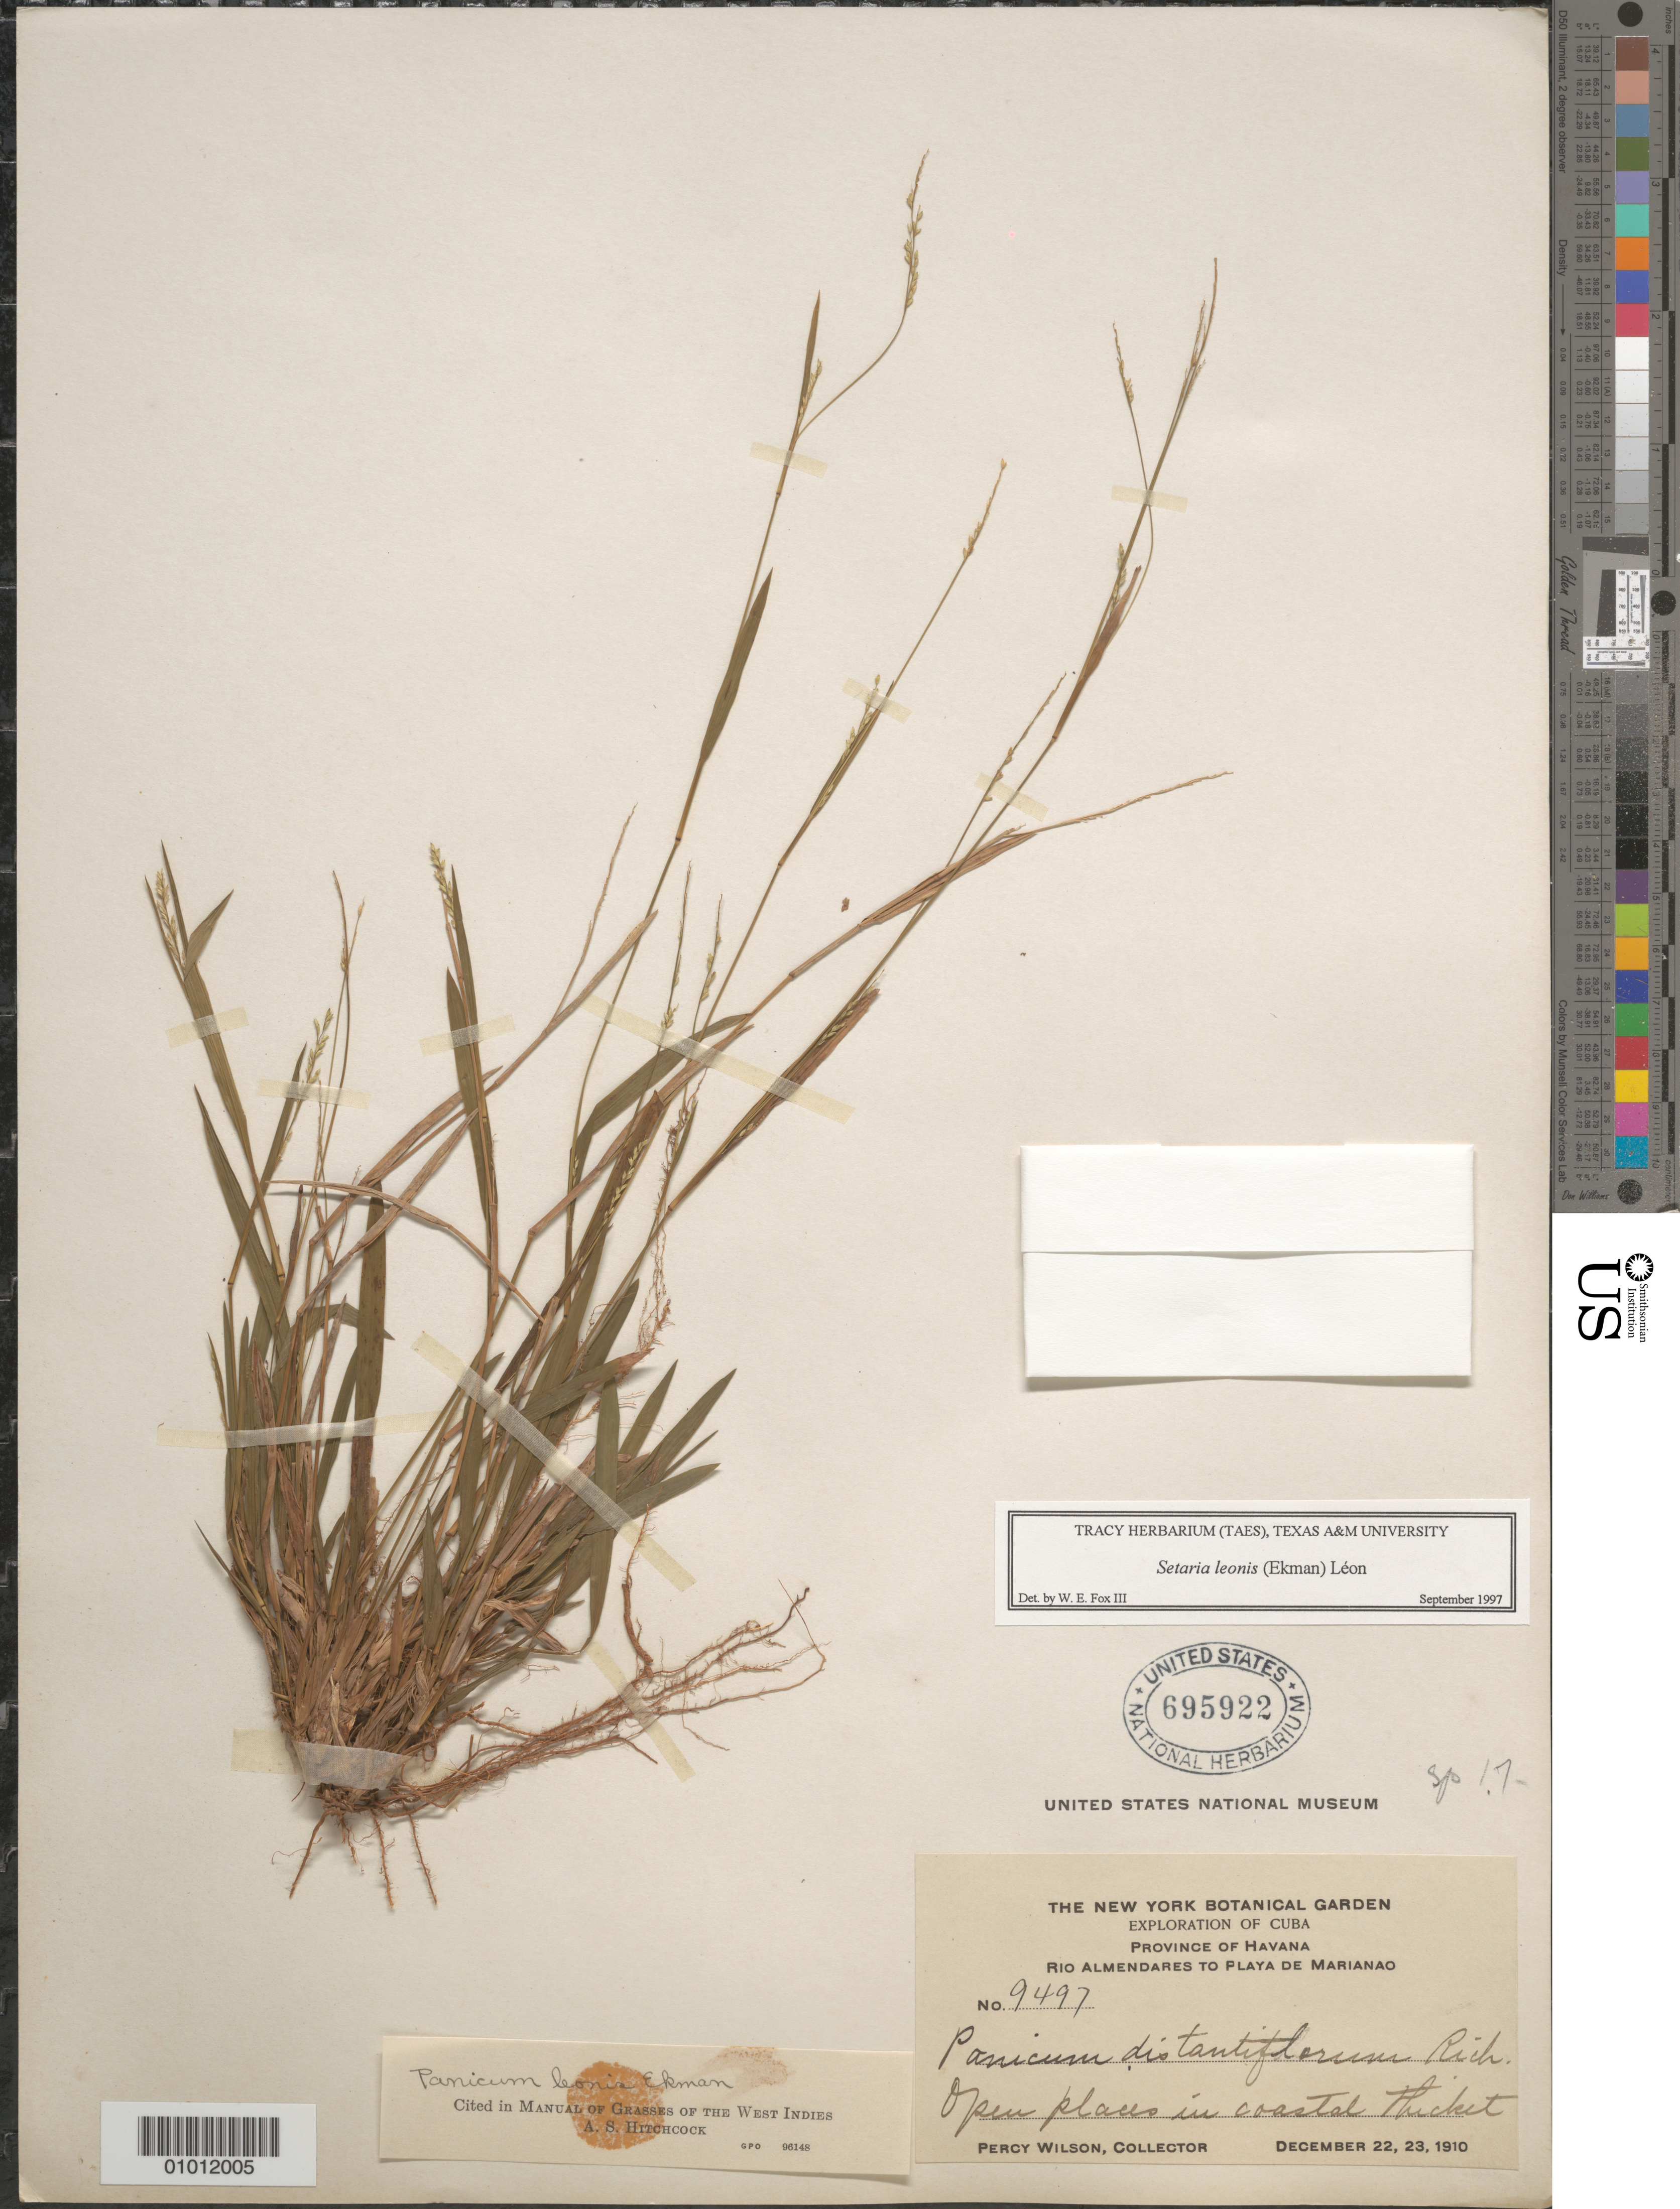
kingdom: Plantae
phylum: Tracheophyta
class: Liliopsida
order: Poales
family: Poaceae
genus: Setaria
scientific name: Setaria leonis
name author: (Ekman) León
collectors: P. Wilson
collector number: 9497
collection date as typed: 22 Dec 1910 to 23 Dec 1910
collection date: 1910-12-22/1910-12-23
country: Cuba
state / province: La Habana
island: Cuba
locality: La Habana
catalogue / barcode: US 695922